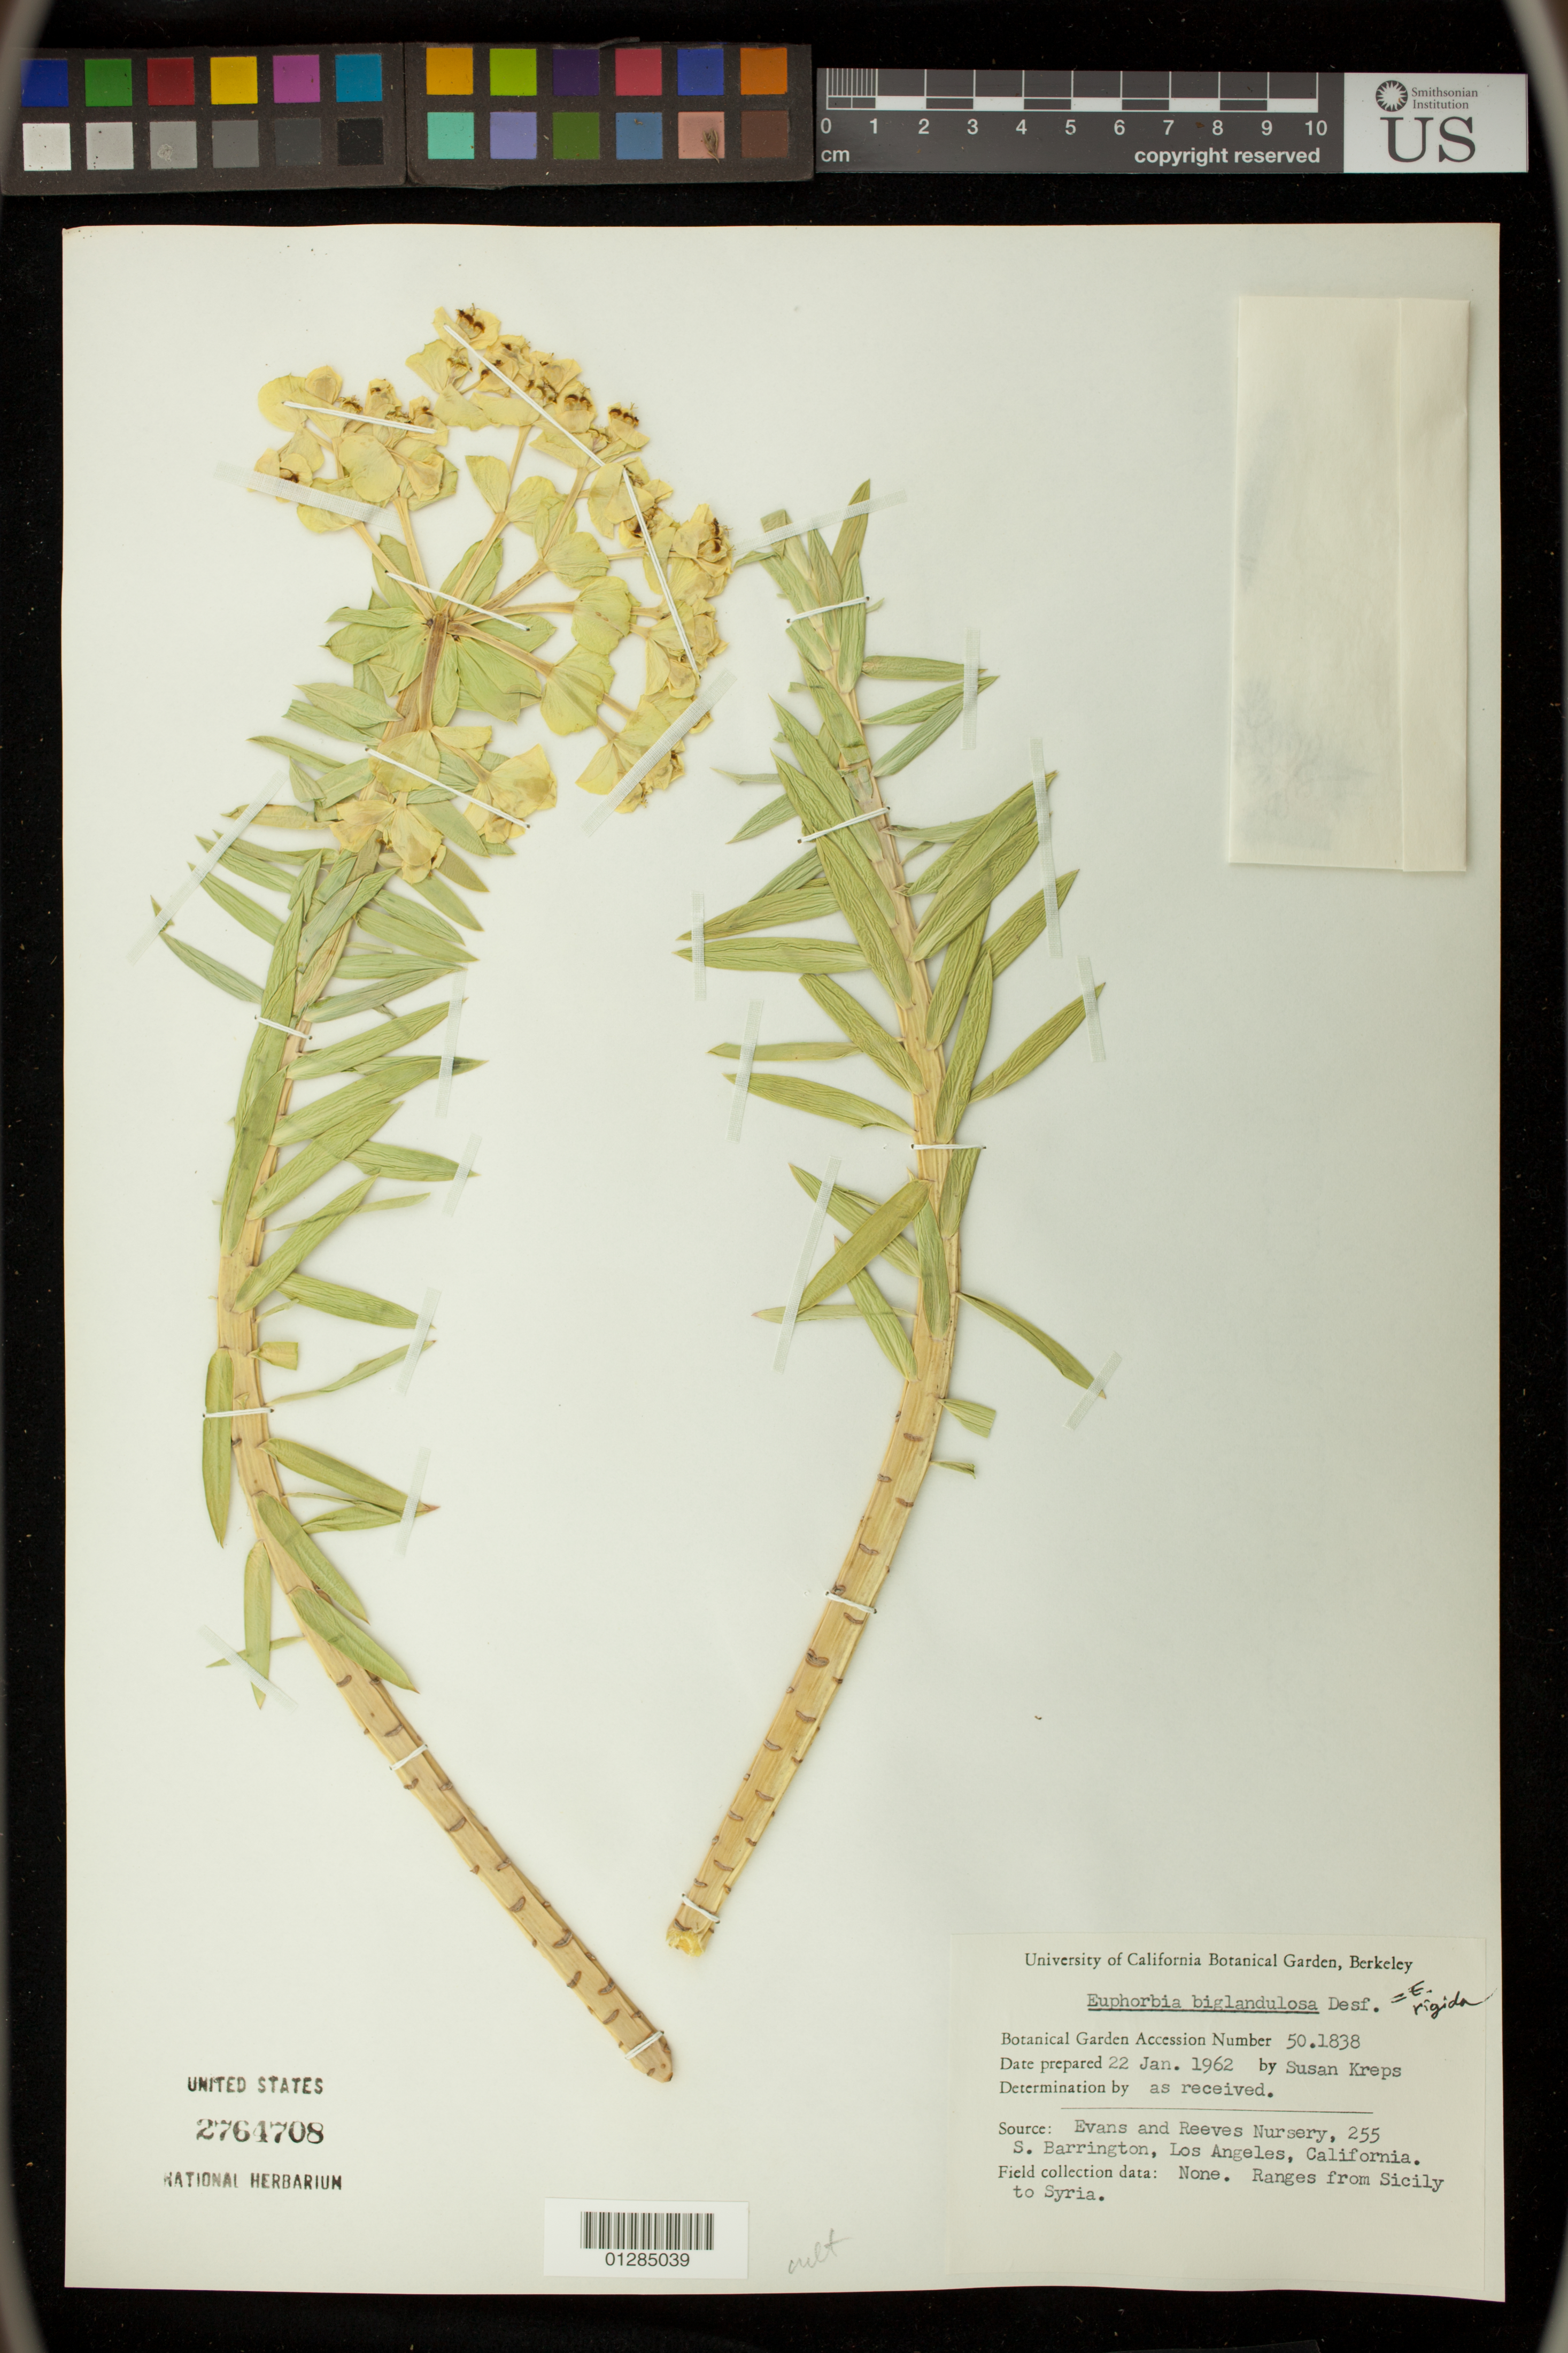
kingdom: Plantae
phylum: Tracheophyta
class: Magnoliopsida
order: Malpighiales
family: Euphorbiaceae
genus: Euphorbia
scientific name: Euphorbia rigida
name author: M. Bieb.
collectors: S. Kreps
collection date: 1962-01-22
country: United States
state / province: California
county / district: Los Angeles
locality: Evans and Reeves Nursery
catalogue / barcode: US 2764708